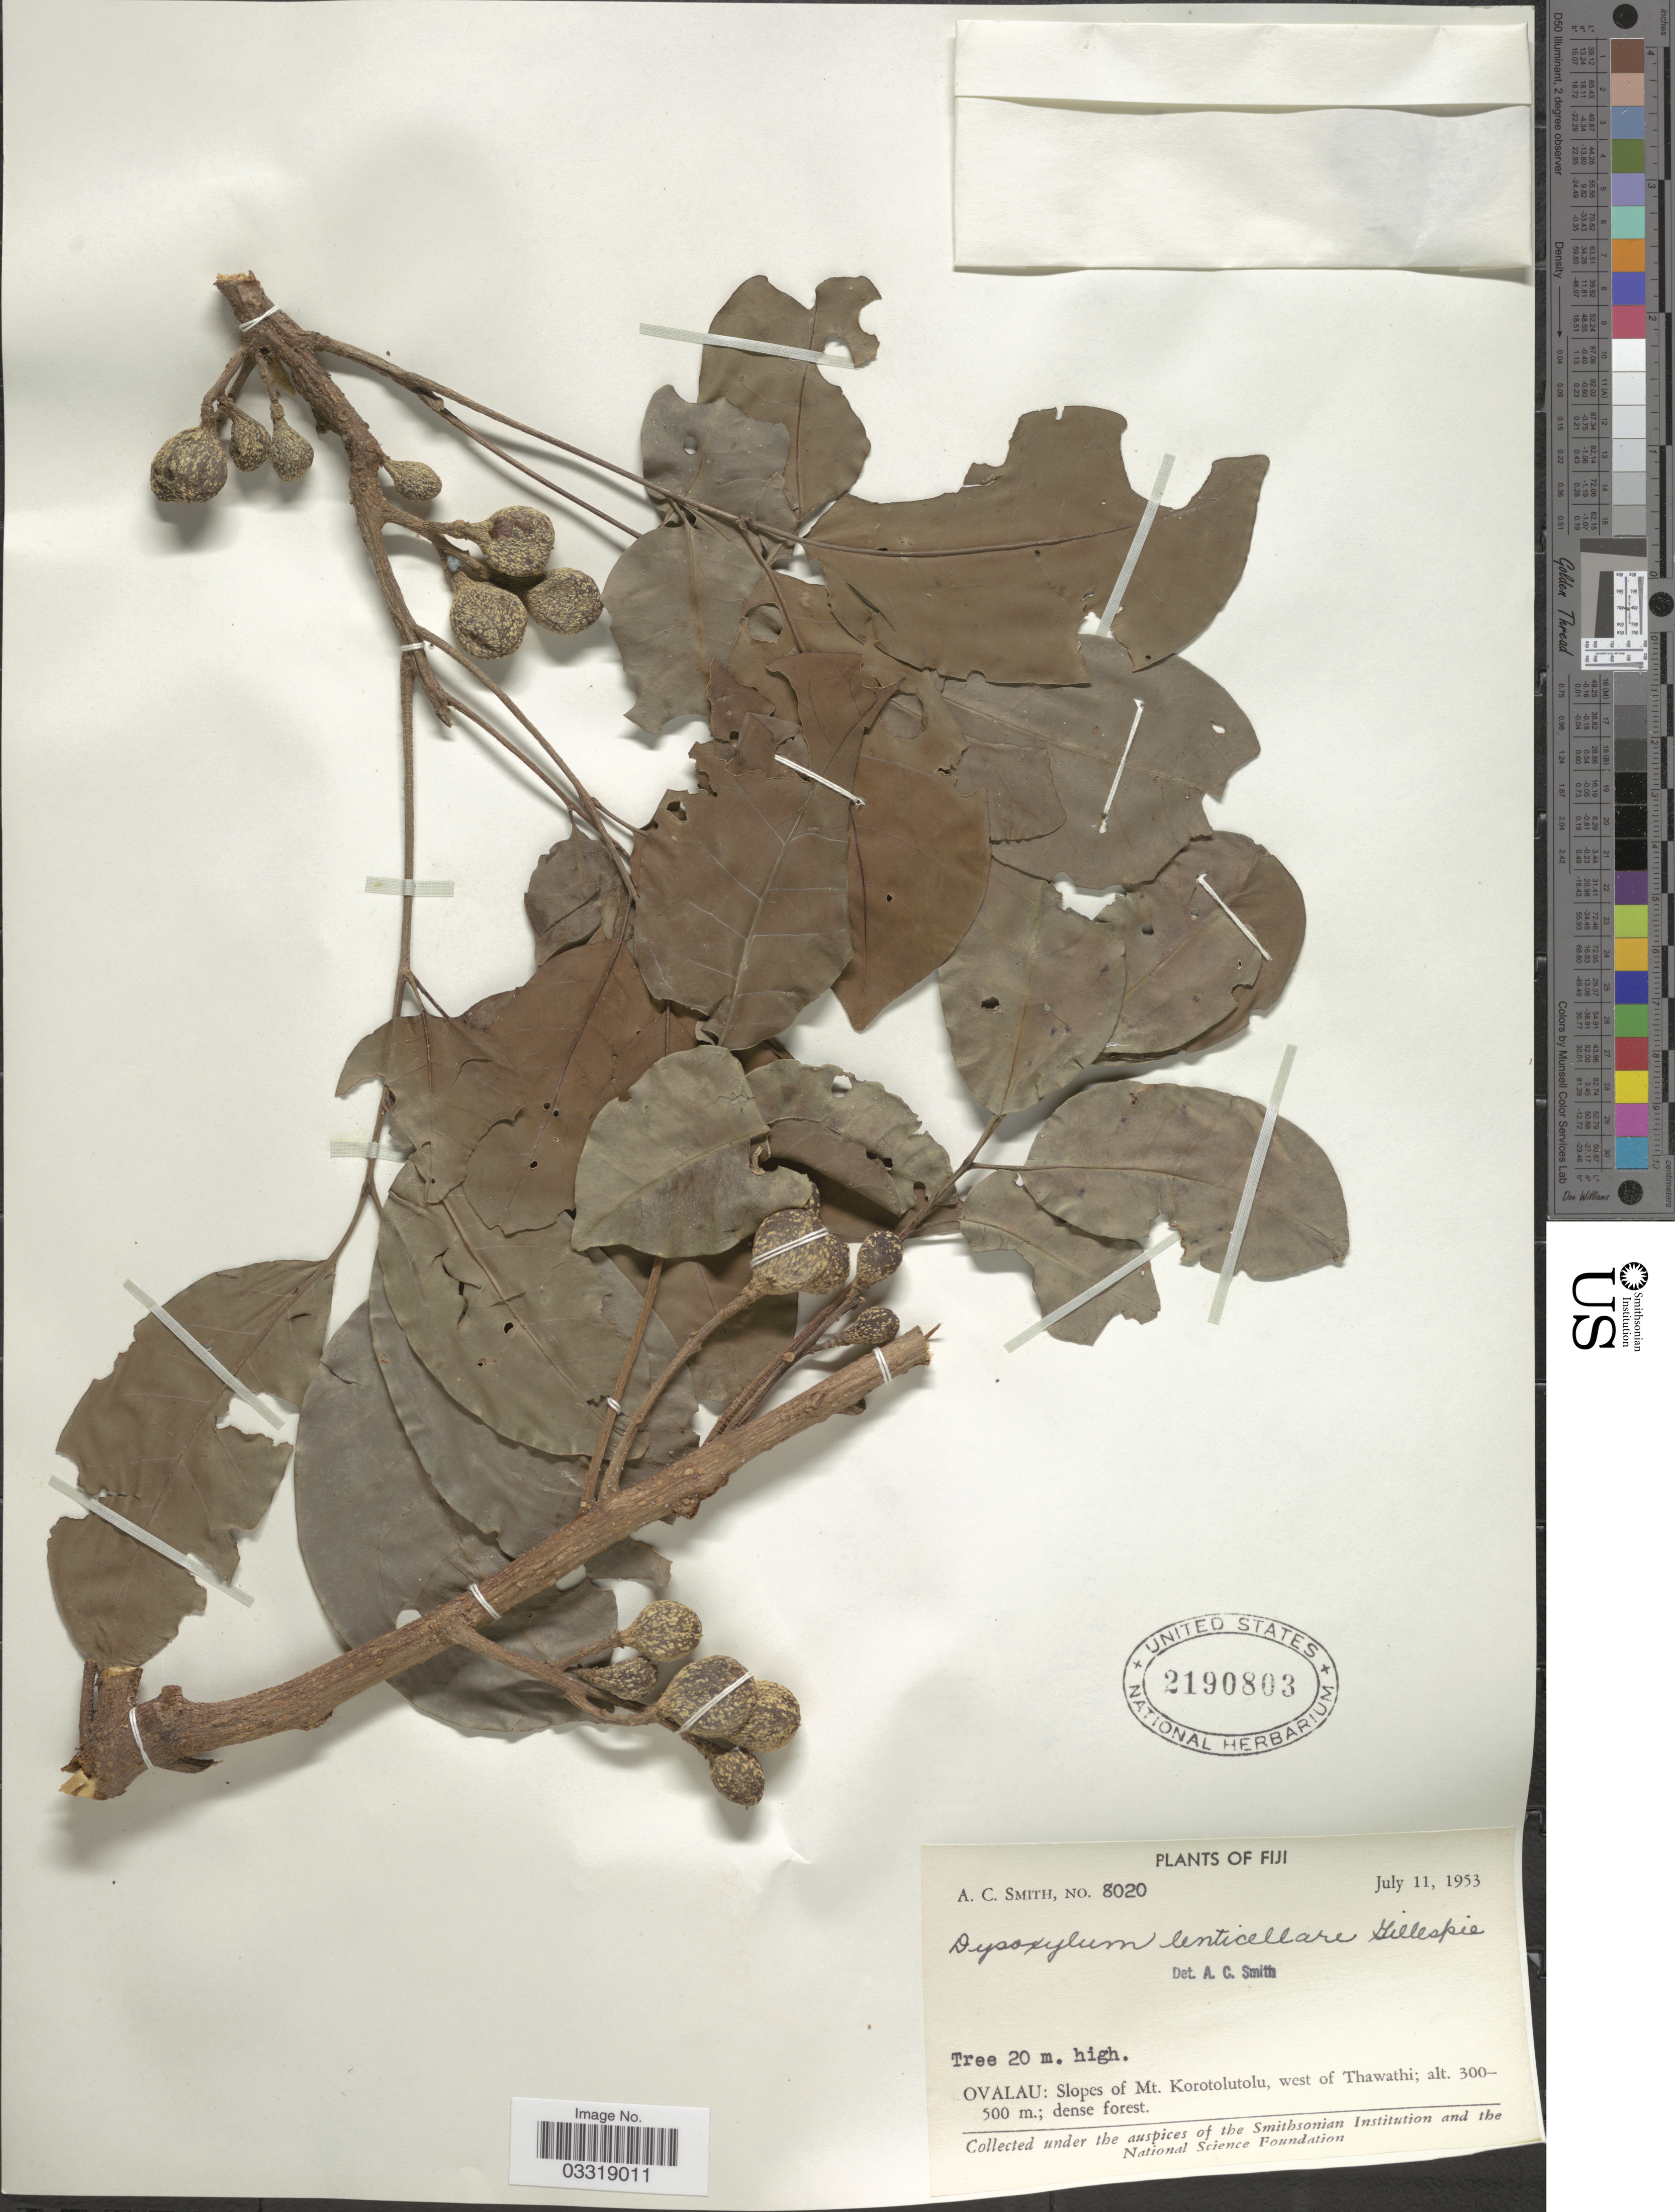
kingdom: Plantae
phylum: Tracheophyta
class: Magnoliopsida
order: Sapindales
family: Meliaceae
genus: Didymocheton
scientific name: Didymocheton lenticellaris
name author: (Gillespie) Harms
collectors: A. C. Smith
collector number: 8020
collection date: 1953-07-11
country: Fiji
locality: Ovalau: Slopes of Mt. Korotolutolu, west of Thawathi.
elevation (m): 300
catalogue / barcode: US 2190803